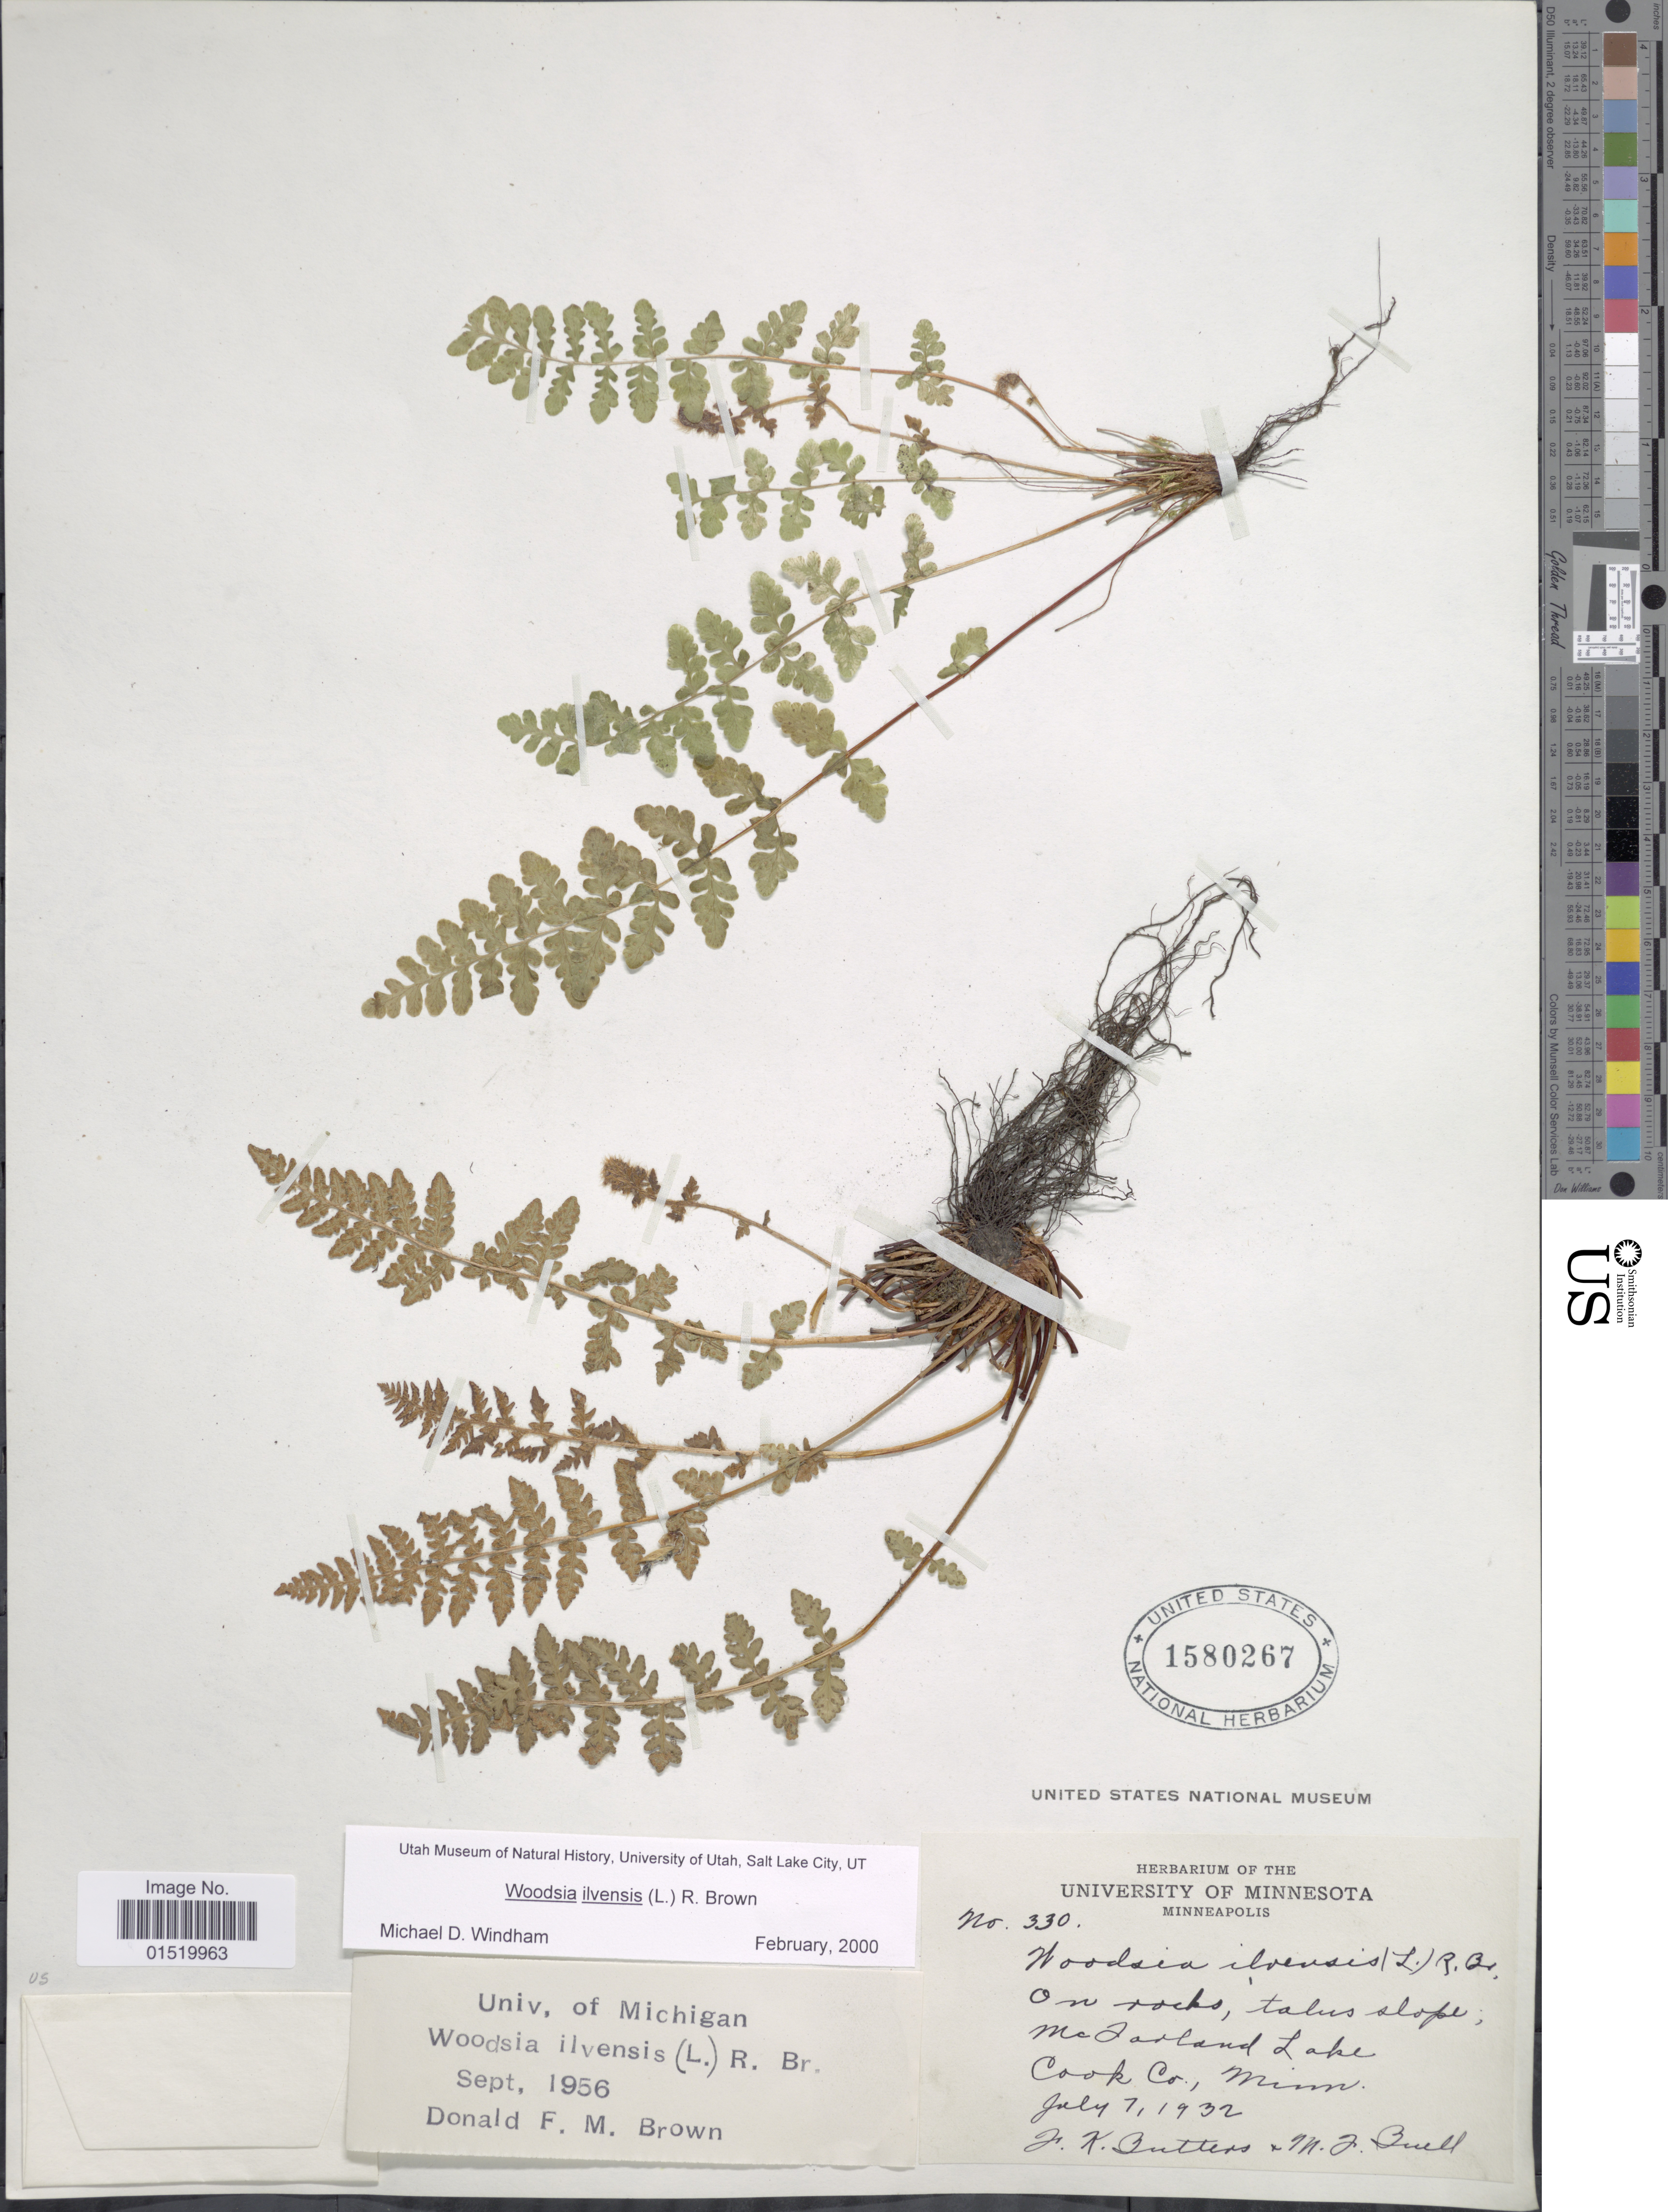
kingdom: Plantae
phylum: Tracheophyta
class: Polypodiopsida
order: Polypodiales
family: Woodsiaceae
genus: Woodsia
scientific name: Woodsia ilvensis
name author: (L.) R. Br.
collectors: J. Butters & M. Buell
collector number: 330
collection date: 1932-07-07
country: United States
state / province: Minnesota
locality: On rocks, talus slope Mc Farland Lake Cook Co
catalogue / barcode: US 1580267